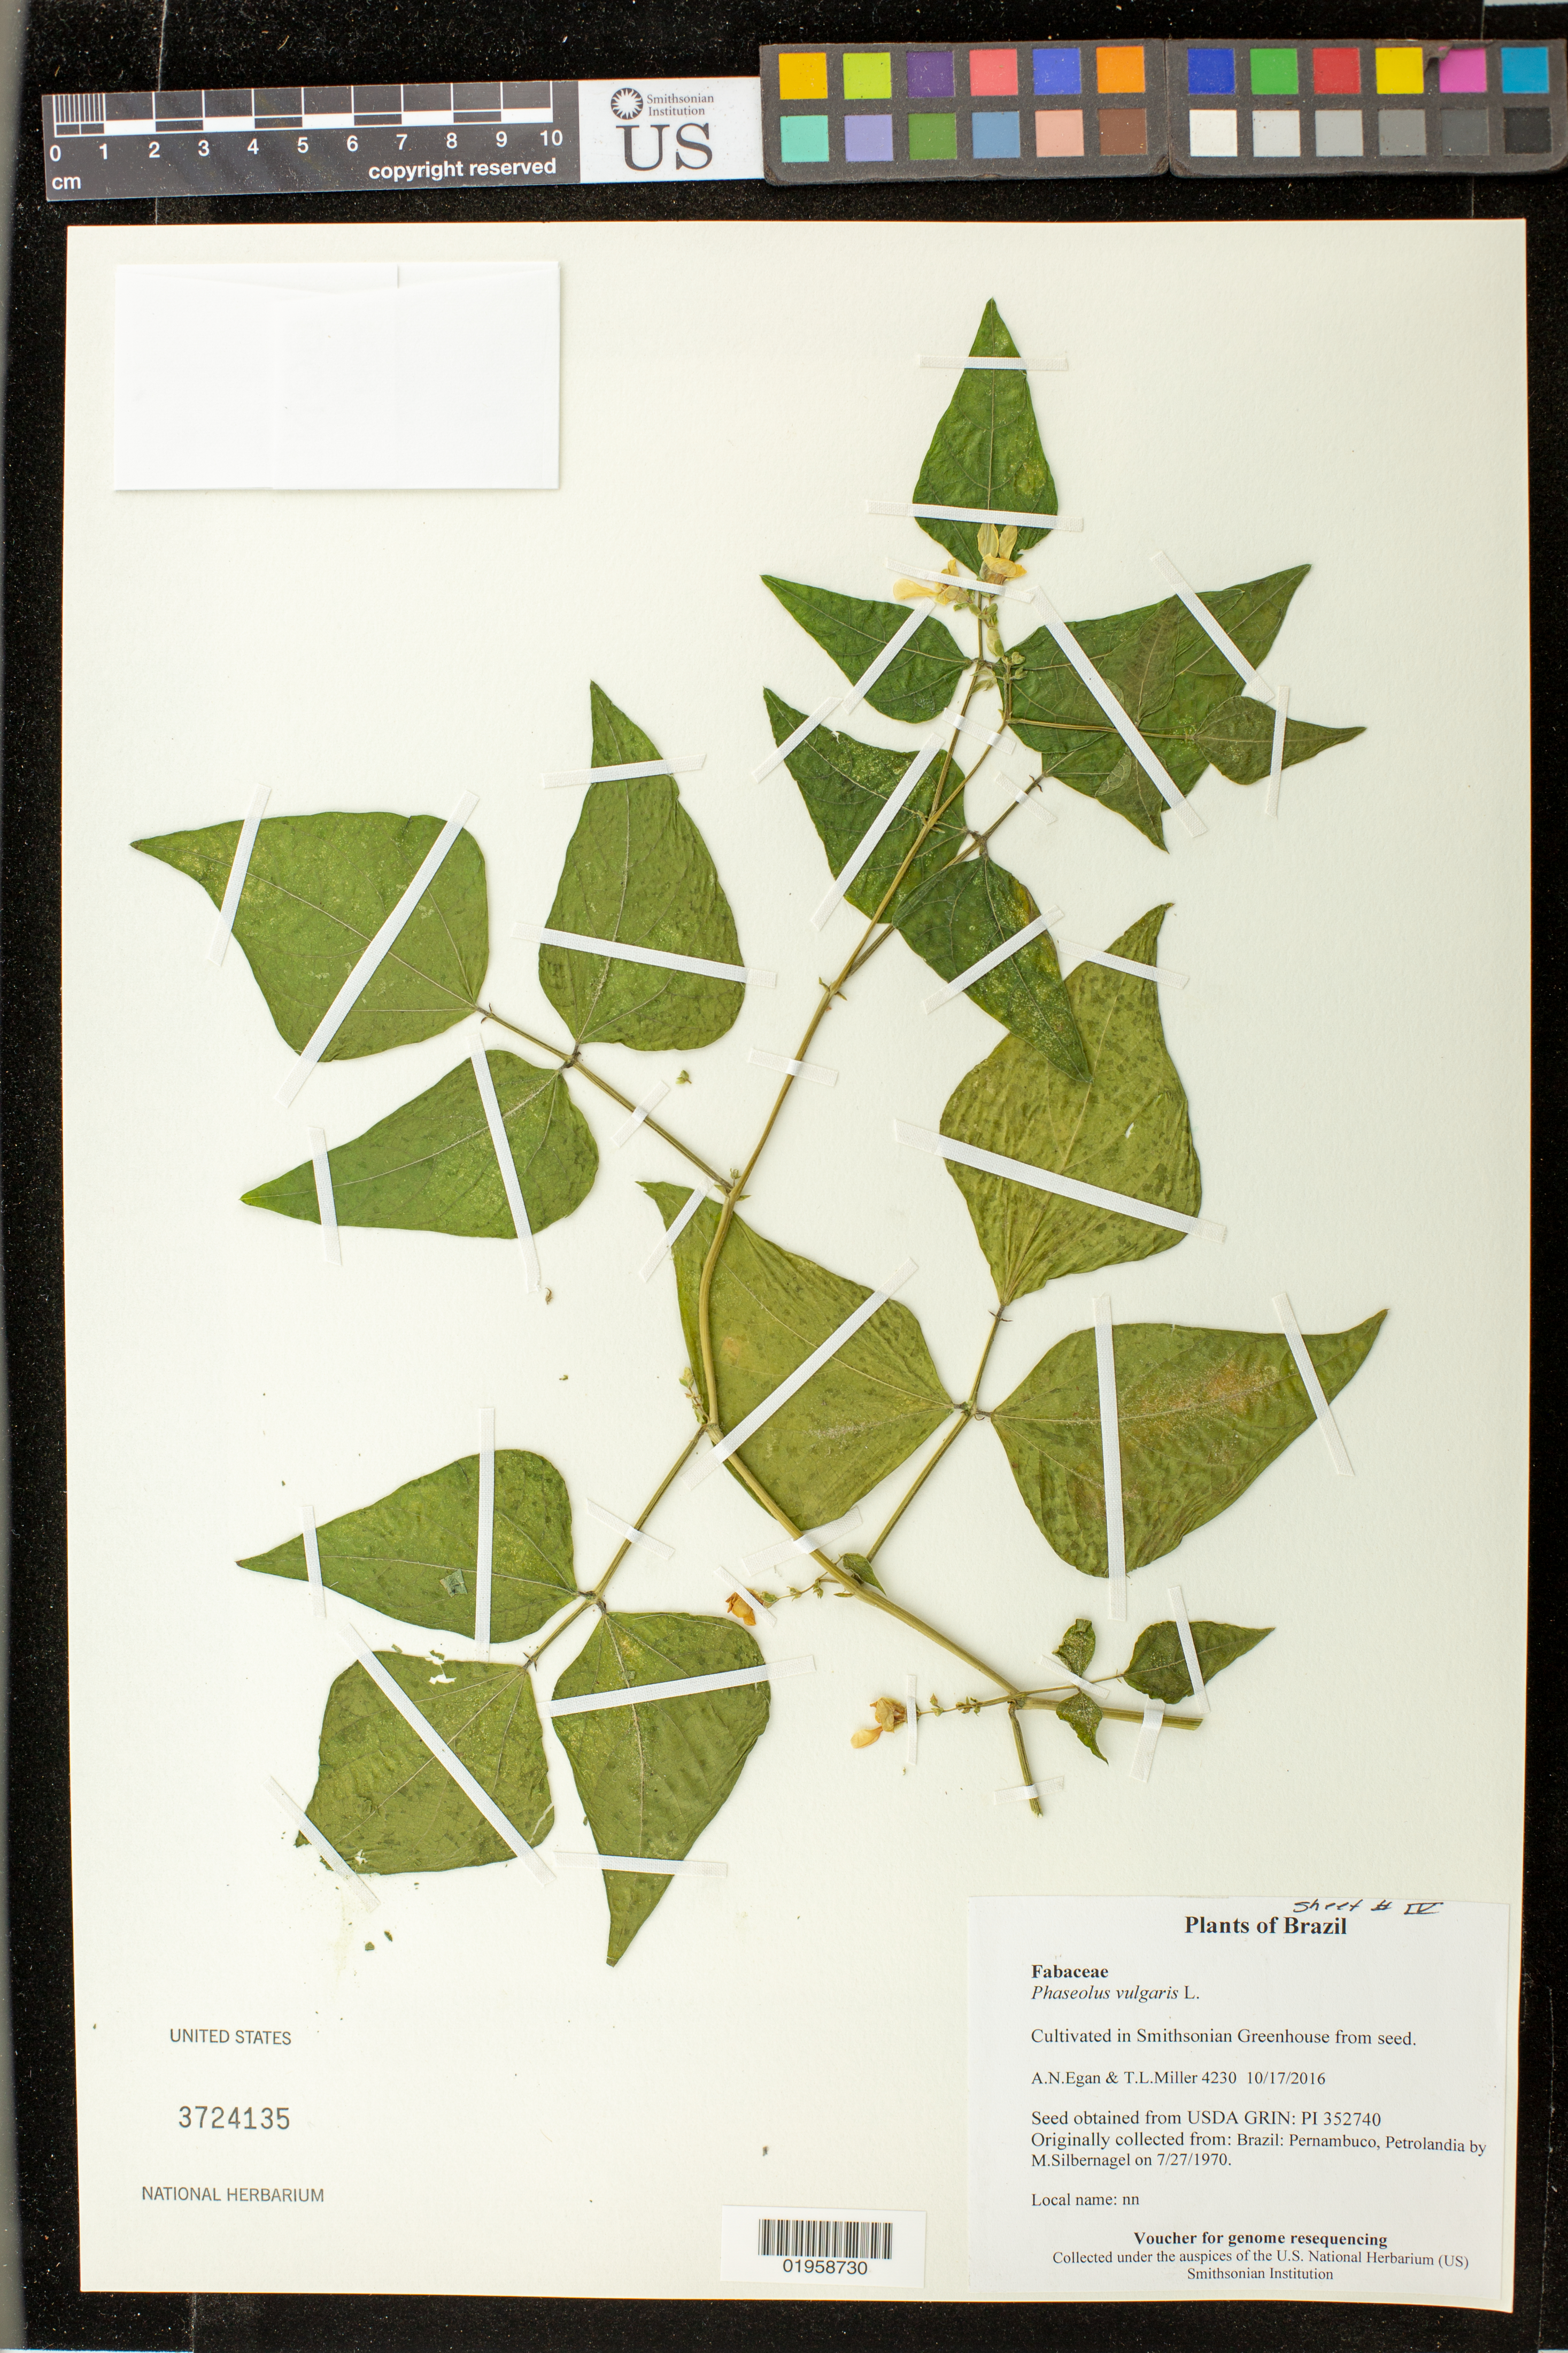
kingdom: Plantae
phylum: Tracheophyta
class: Magnoliopsida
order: Fabales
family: Fabaceae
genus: Phaseolus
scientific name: Phaseolus vulgaris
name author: L.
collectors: A. N. Egan & T. L. Miller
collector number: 4230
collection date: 2016-10-17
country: United States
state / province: Maryland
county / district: Prince George's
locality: Smithsonian's Museum Support Ctr; 4210 Suitland Pkwy., NMNH Botany Research Greenhouses. Suitland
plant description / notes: Originally collected in Brazil, Pernambuco, Petrolandia on 1970-07-27. M.Silbernagel (collector); Grown from seed acquired from the USDA's GRIN seed bank.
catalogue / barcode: US 3724135